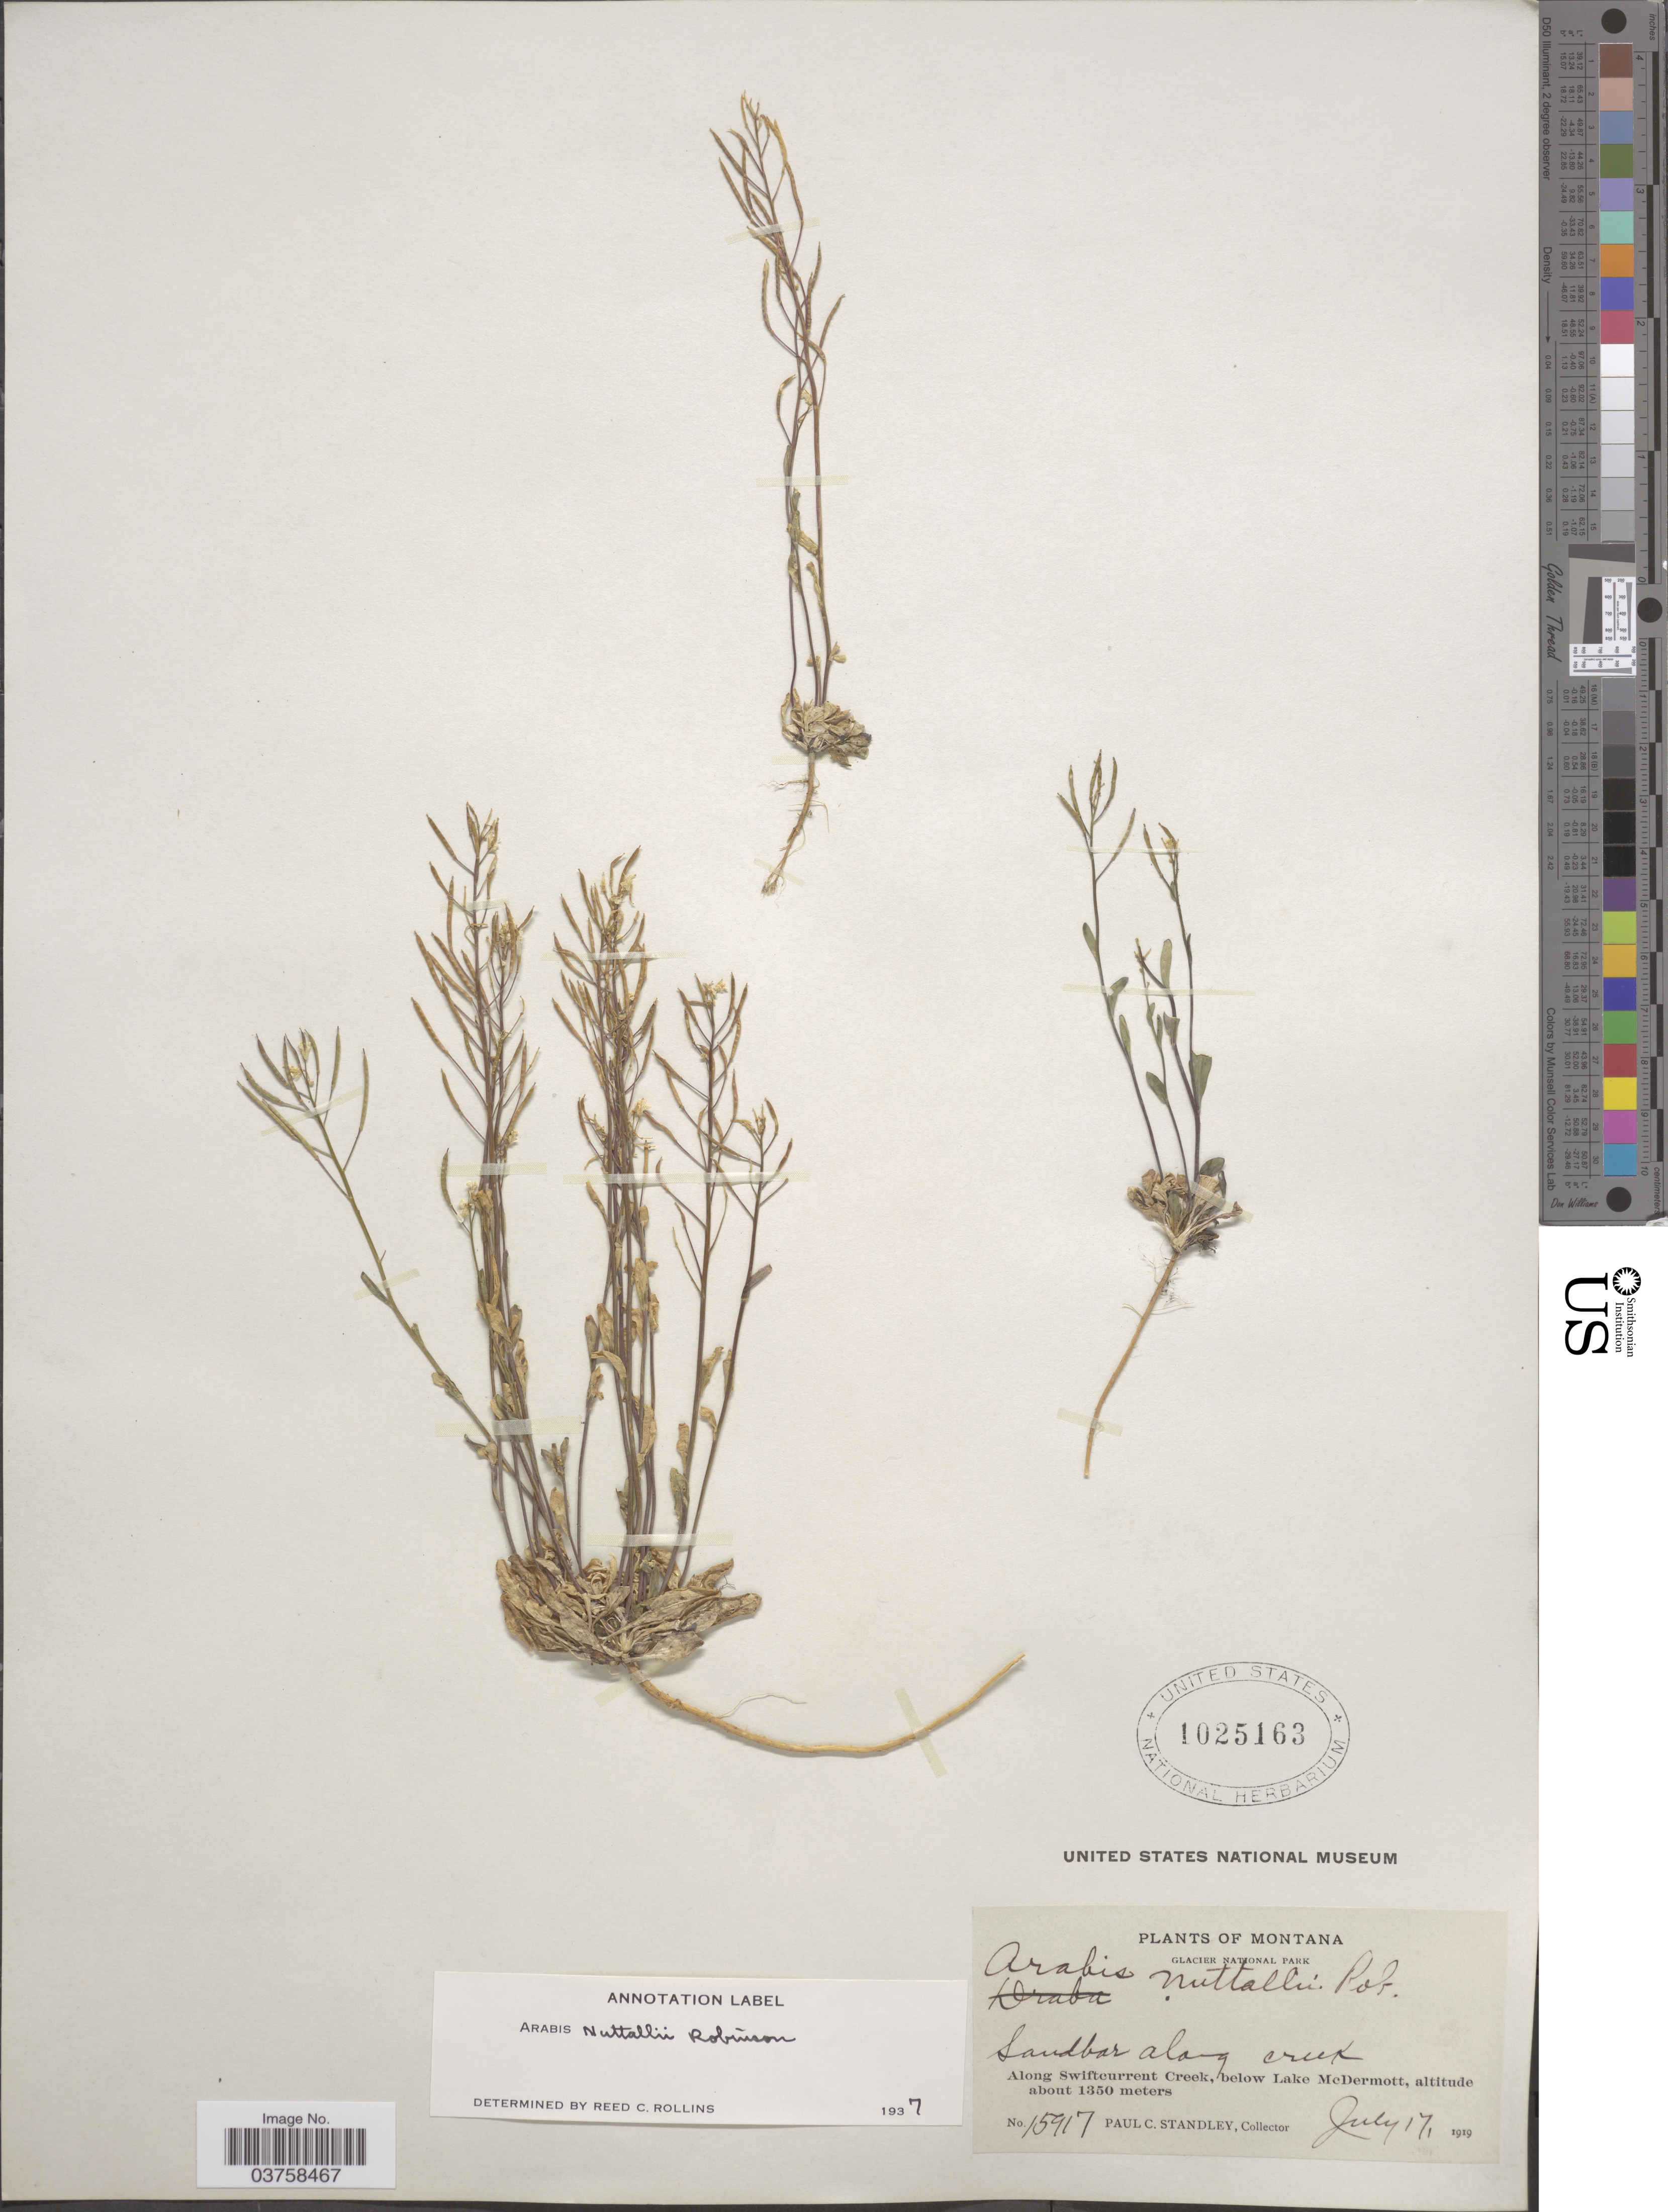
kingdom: Plantae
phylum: Tracheophyta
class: Magnoliopsida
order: Brassicales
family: Brassicaceae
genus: Arabis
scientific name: Arabis nuttallii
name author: B.L. Rob.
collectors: P. C. Standley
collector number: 15917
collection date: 1919-07-17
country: United States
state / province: Montana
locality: Glacier National Park. Sandbar along creek. Along Swiftcurrent Creek, below Lake McDermott.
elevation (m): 1350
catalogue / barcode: US 1025163